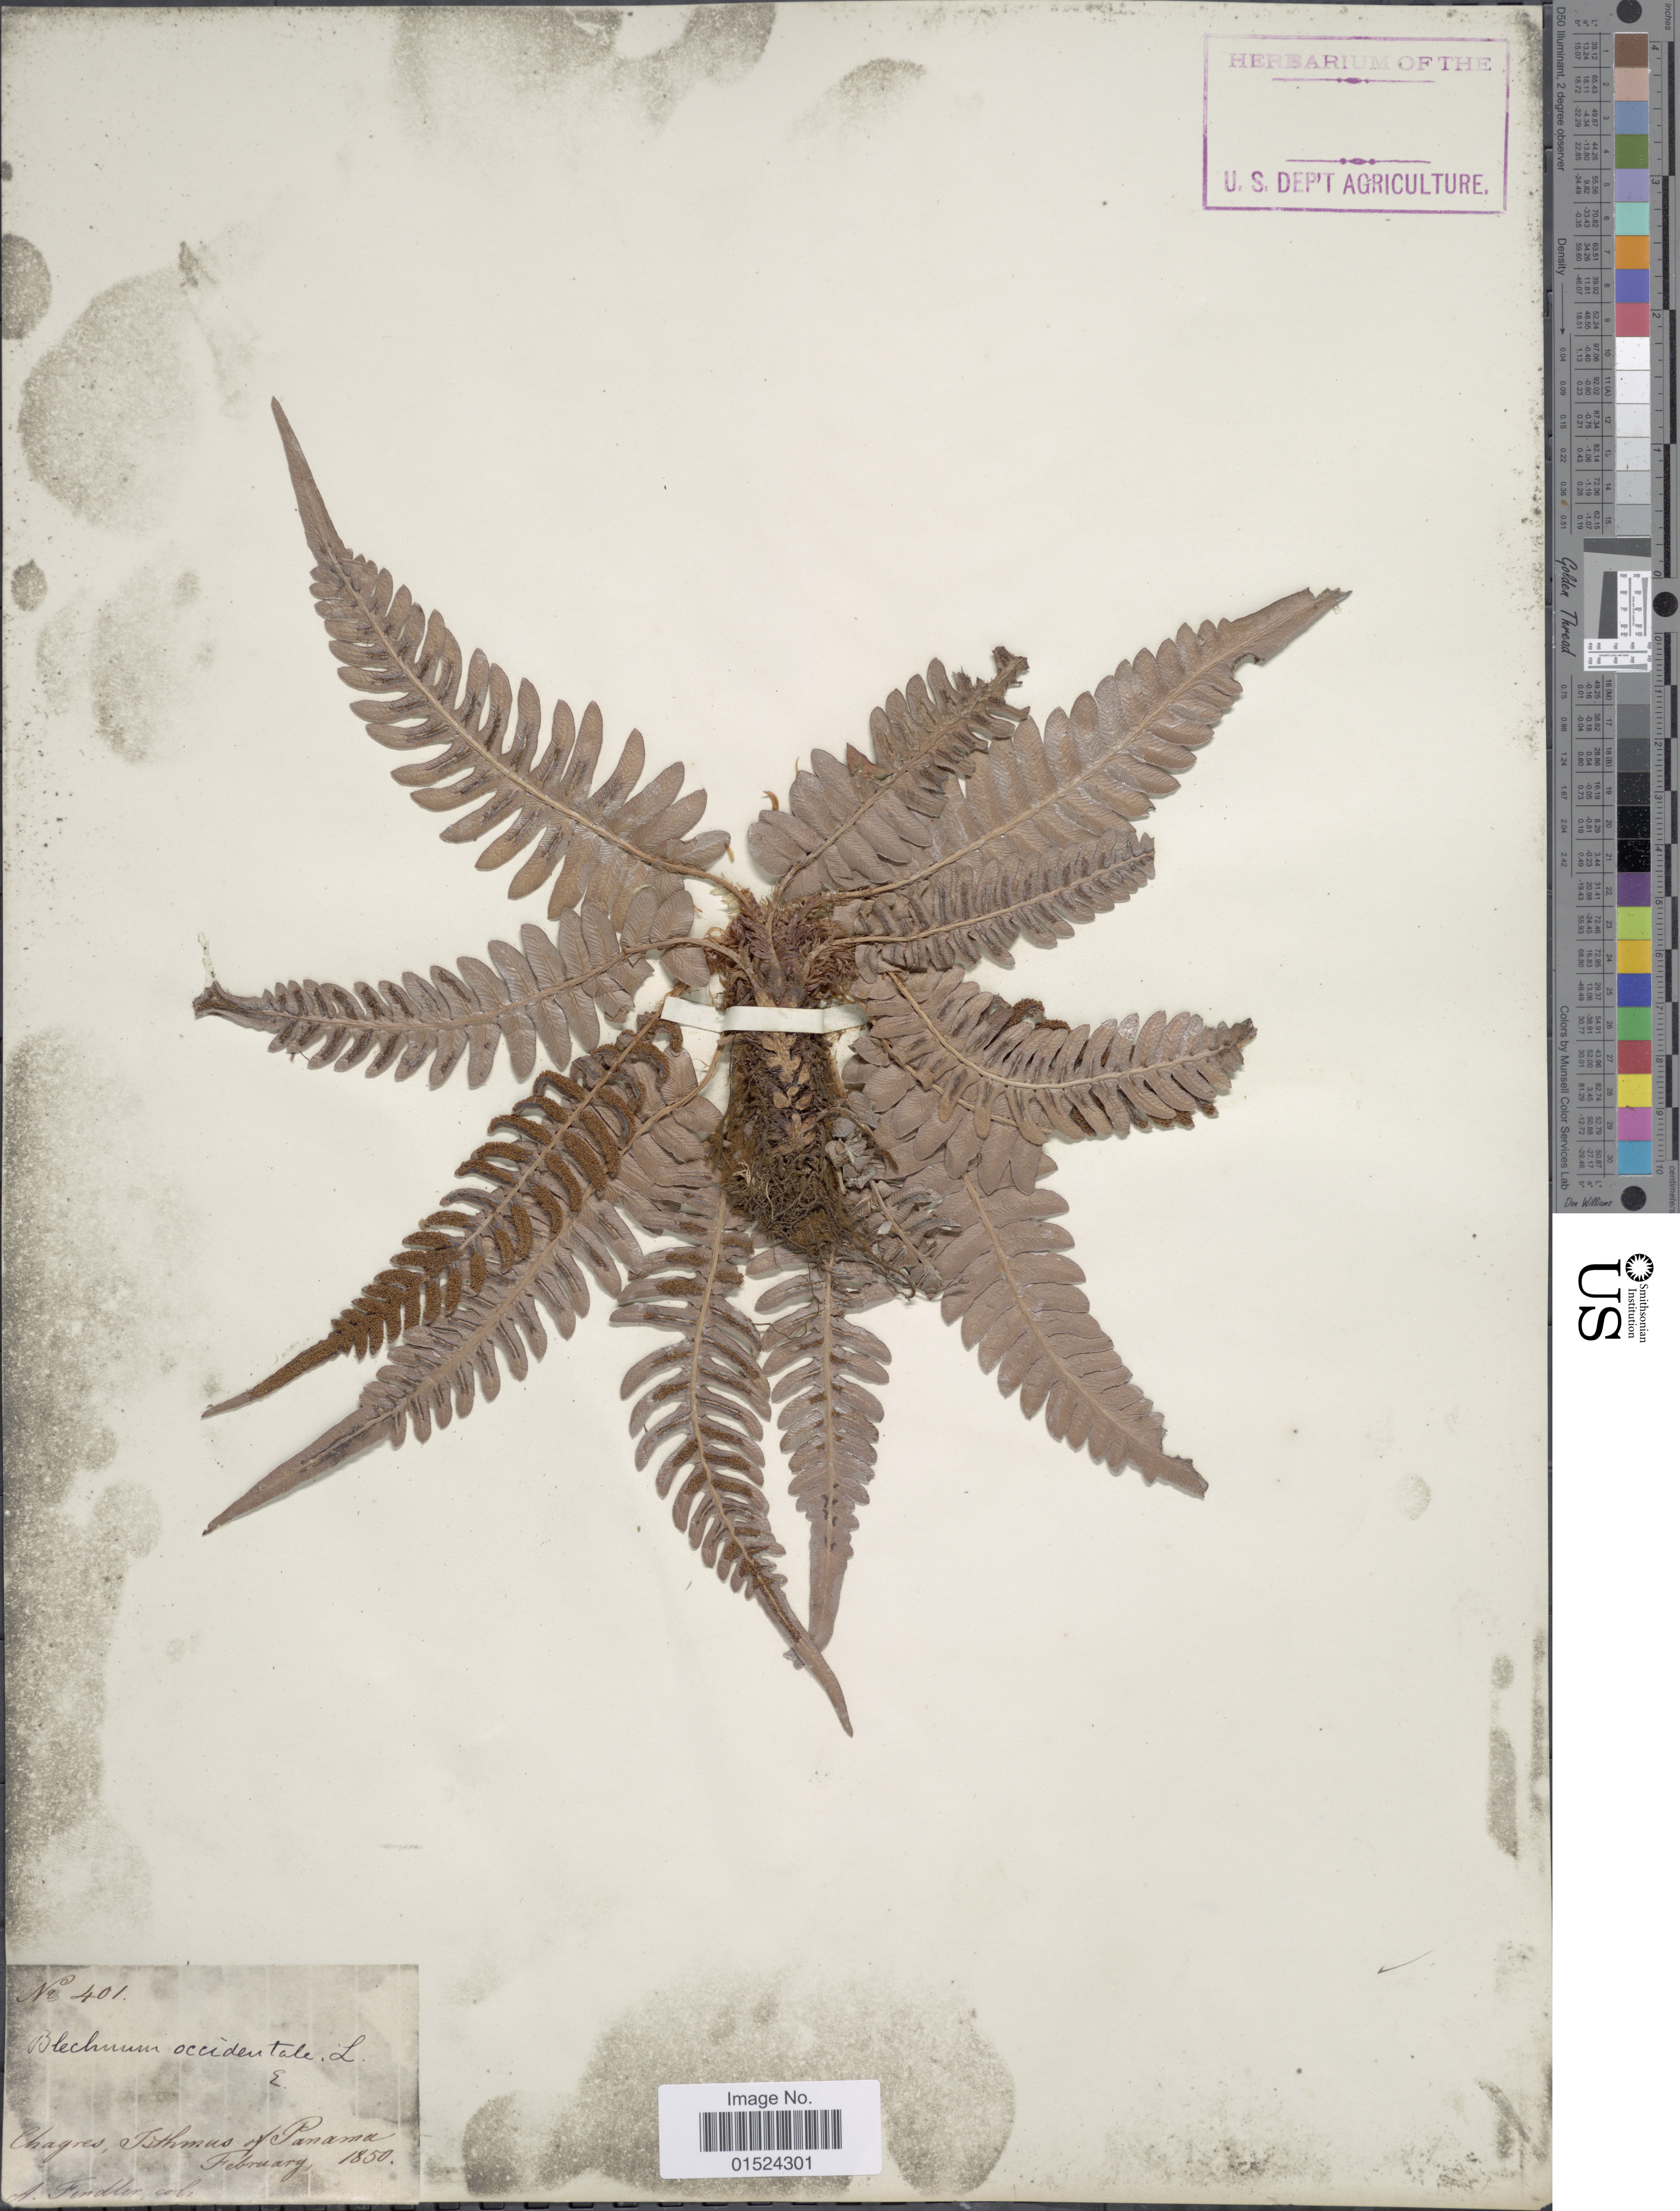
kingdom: Plantae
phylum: Tracheophyta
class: Polypodiopsida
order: Polypodiales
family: Blechnaceae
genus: Blechnum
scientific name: Blechnum occidentale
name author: L.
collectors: A. Fendler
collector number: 401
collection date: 1850-02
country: Panama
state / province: Panamá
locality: Chagres, Isthmus of Panama